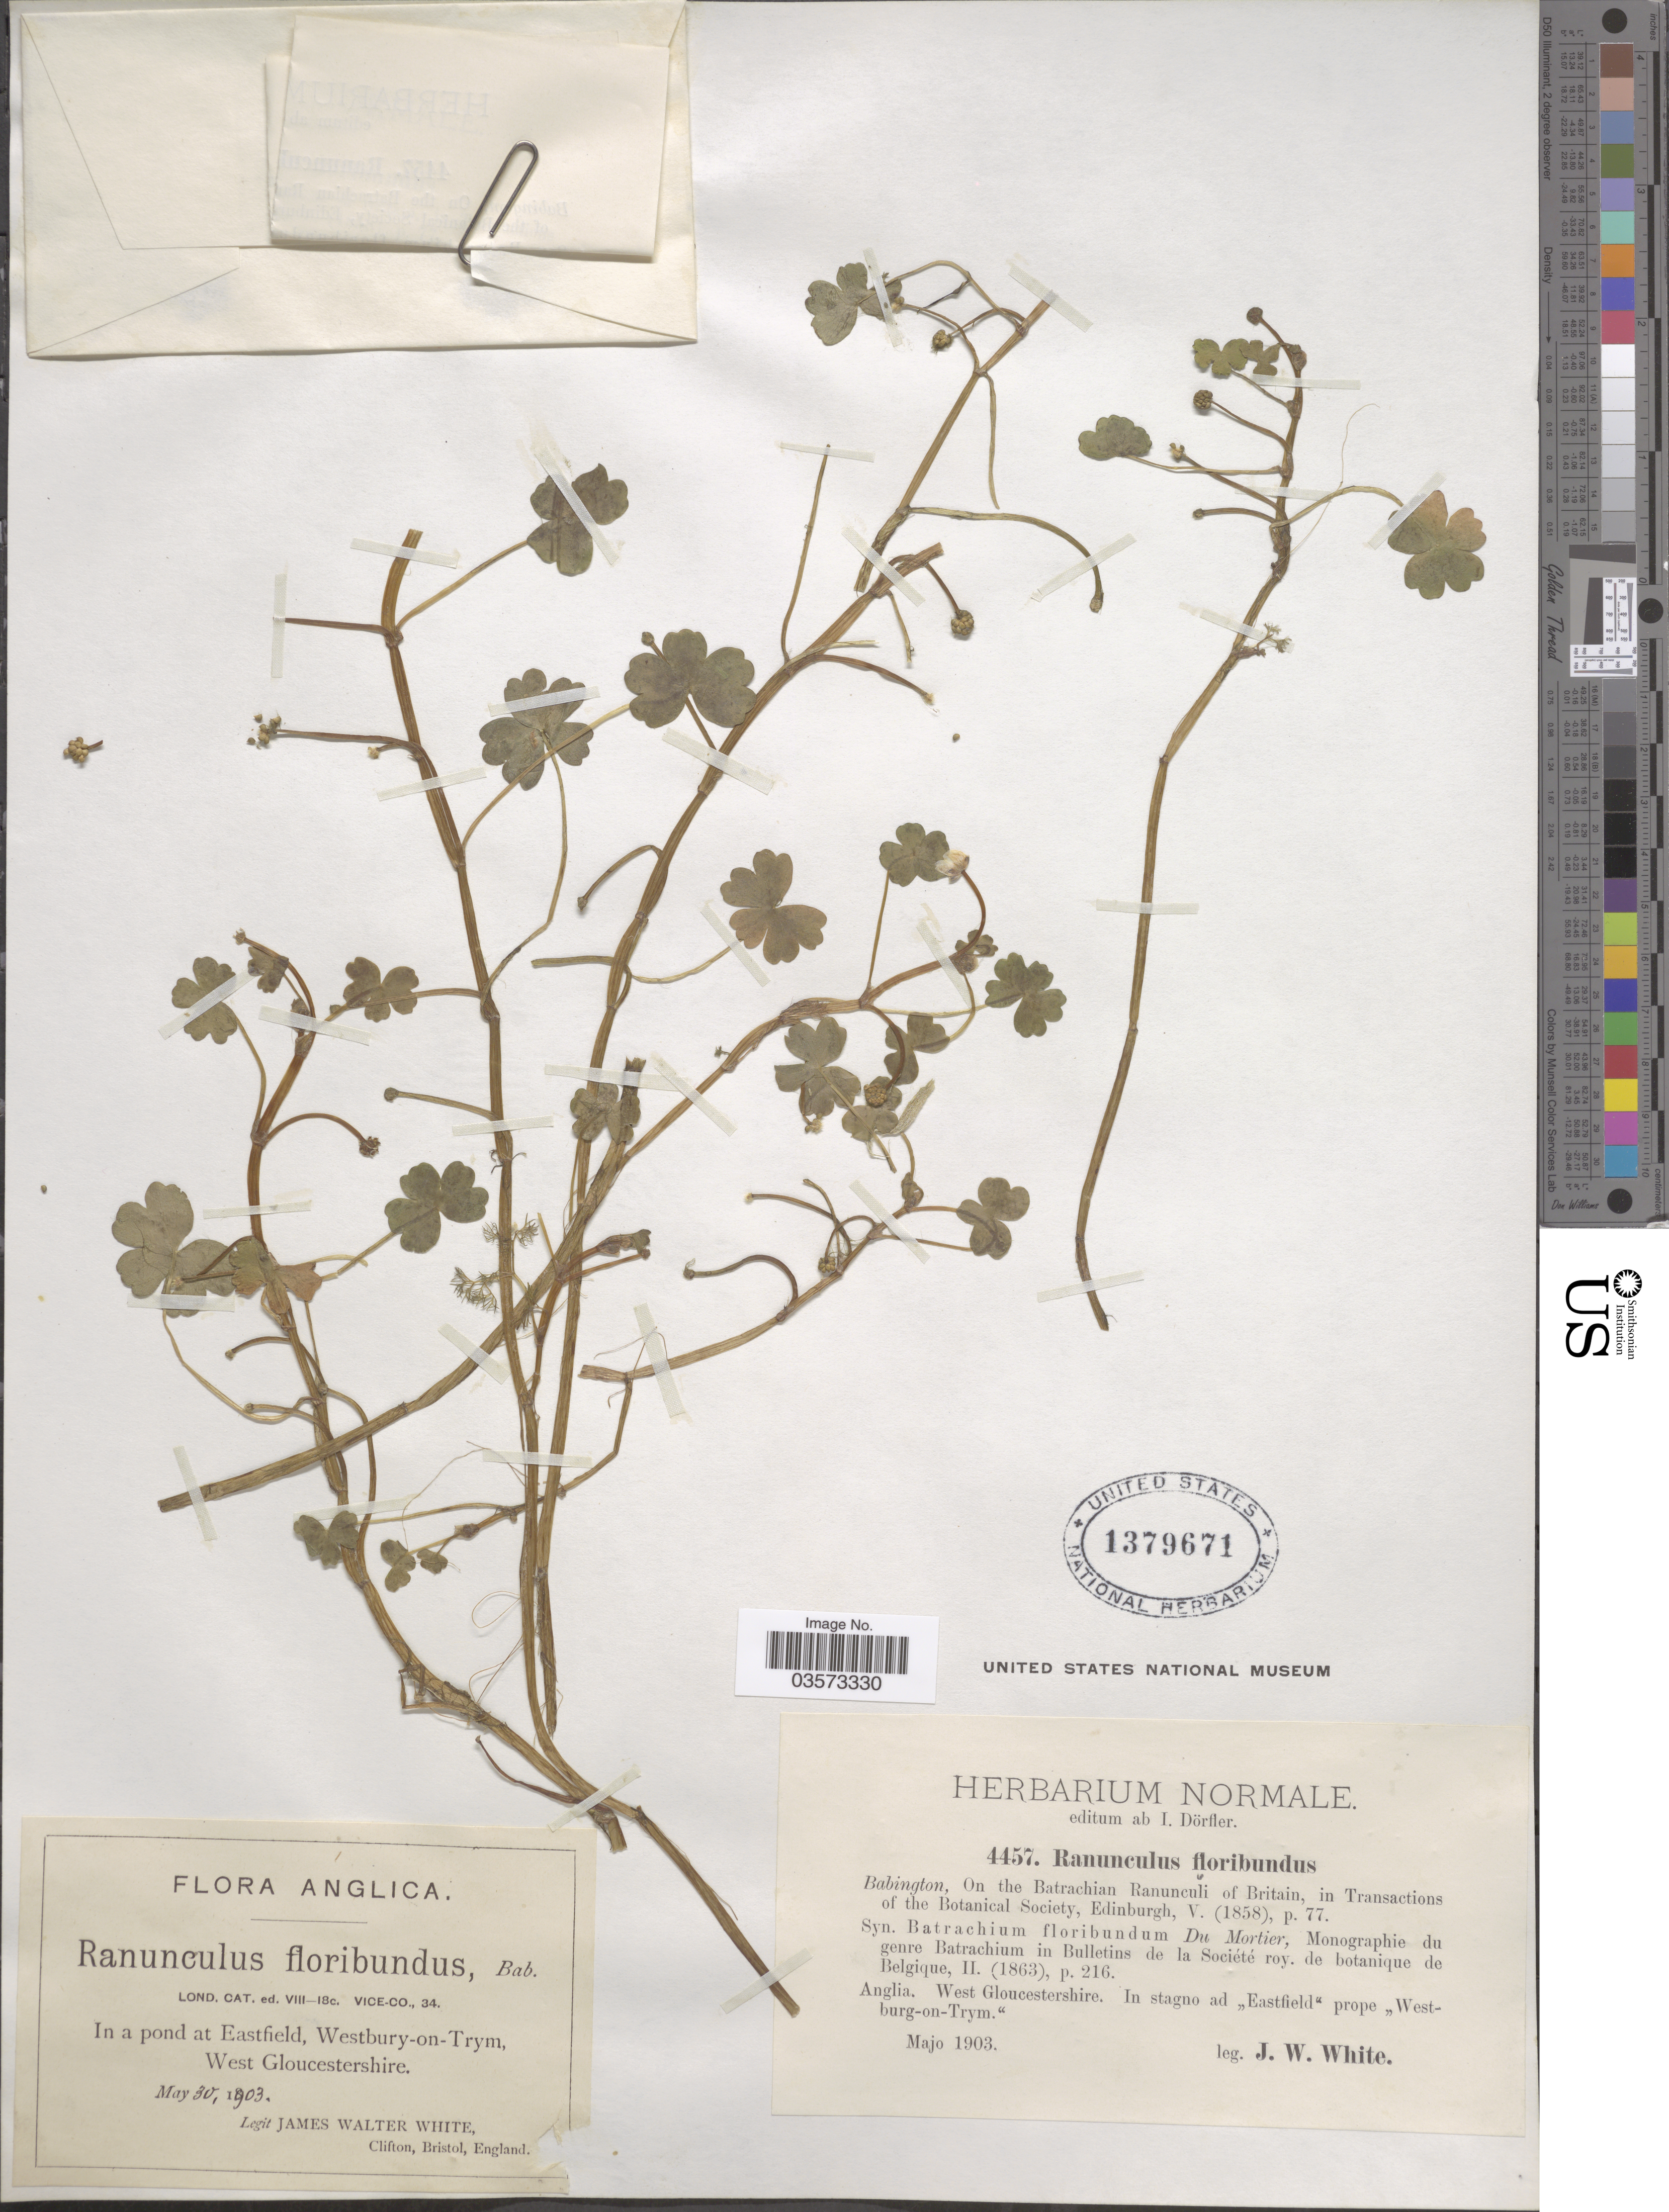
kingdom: Plantae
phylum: Tracheophyta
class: Magnoliopsida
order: Ranunculales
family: Ranunculaceae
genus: Ranunculus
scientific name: Ranunculus peltatus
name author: Schrank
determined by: Strong, Mark T., (BOT), Smithsonian Institution - National Museum of Natural History (UNITED STATES)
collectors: J. W. White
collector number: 4457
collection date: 1903-05-30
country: United Kingdom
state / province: England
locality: Anglia. West Gloucestershire. In stagno ad "Eastfield' prope "Westburg-on-Trym.'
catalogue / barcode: US 1379671